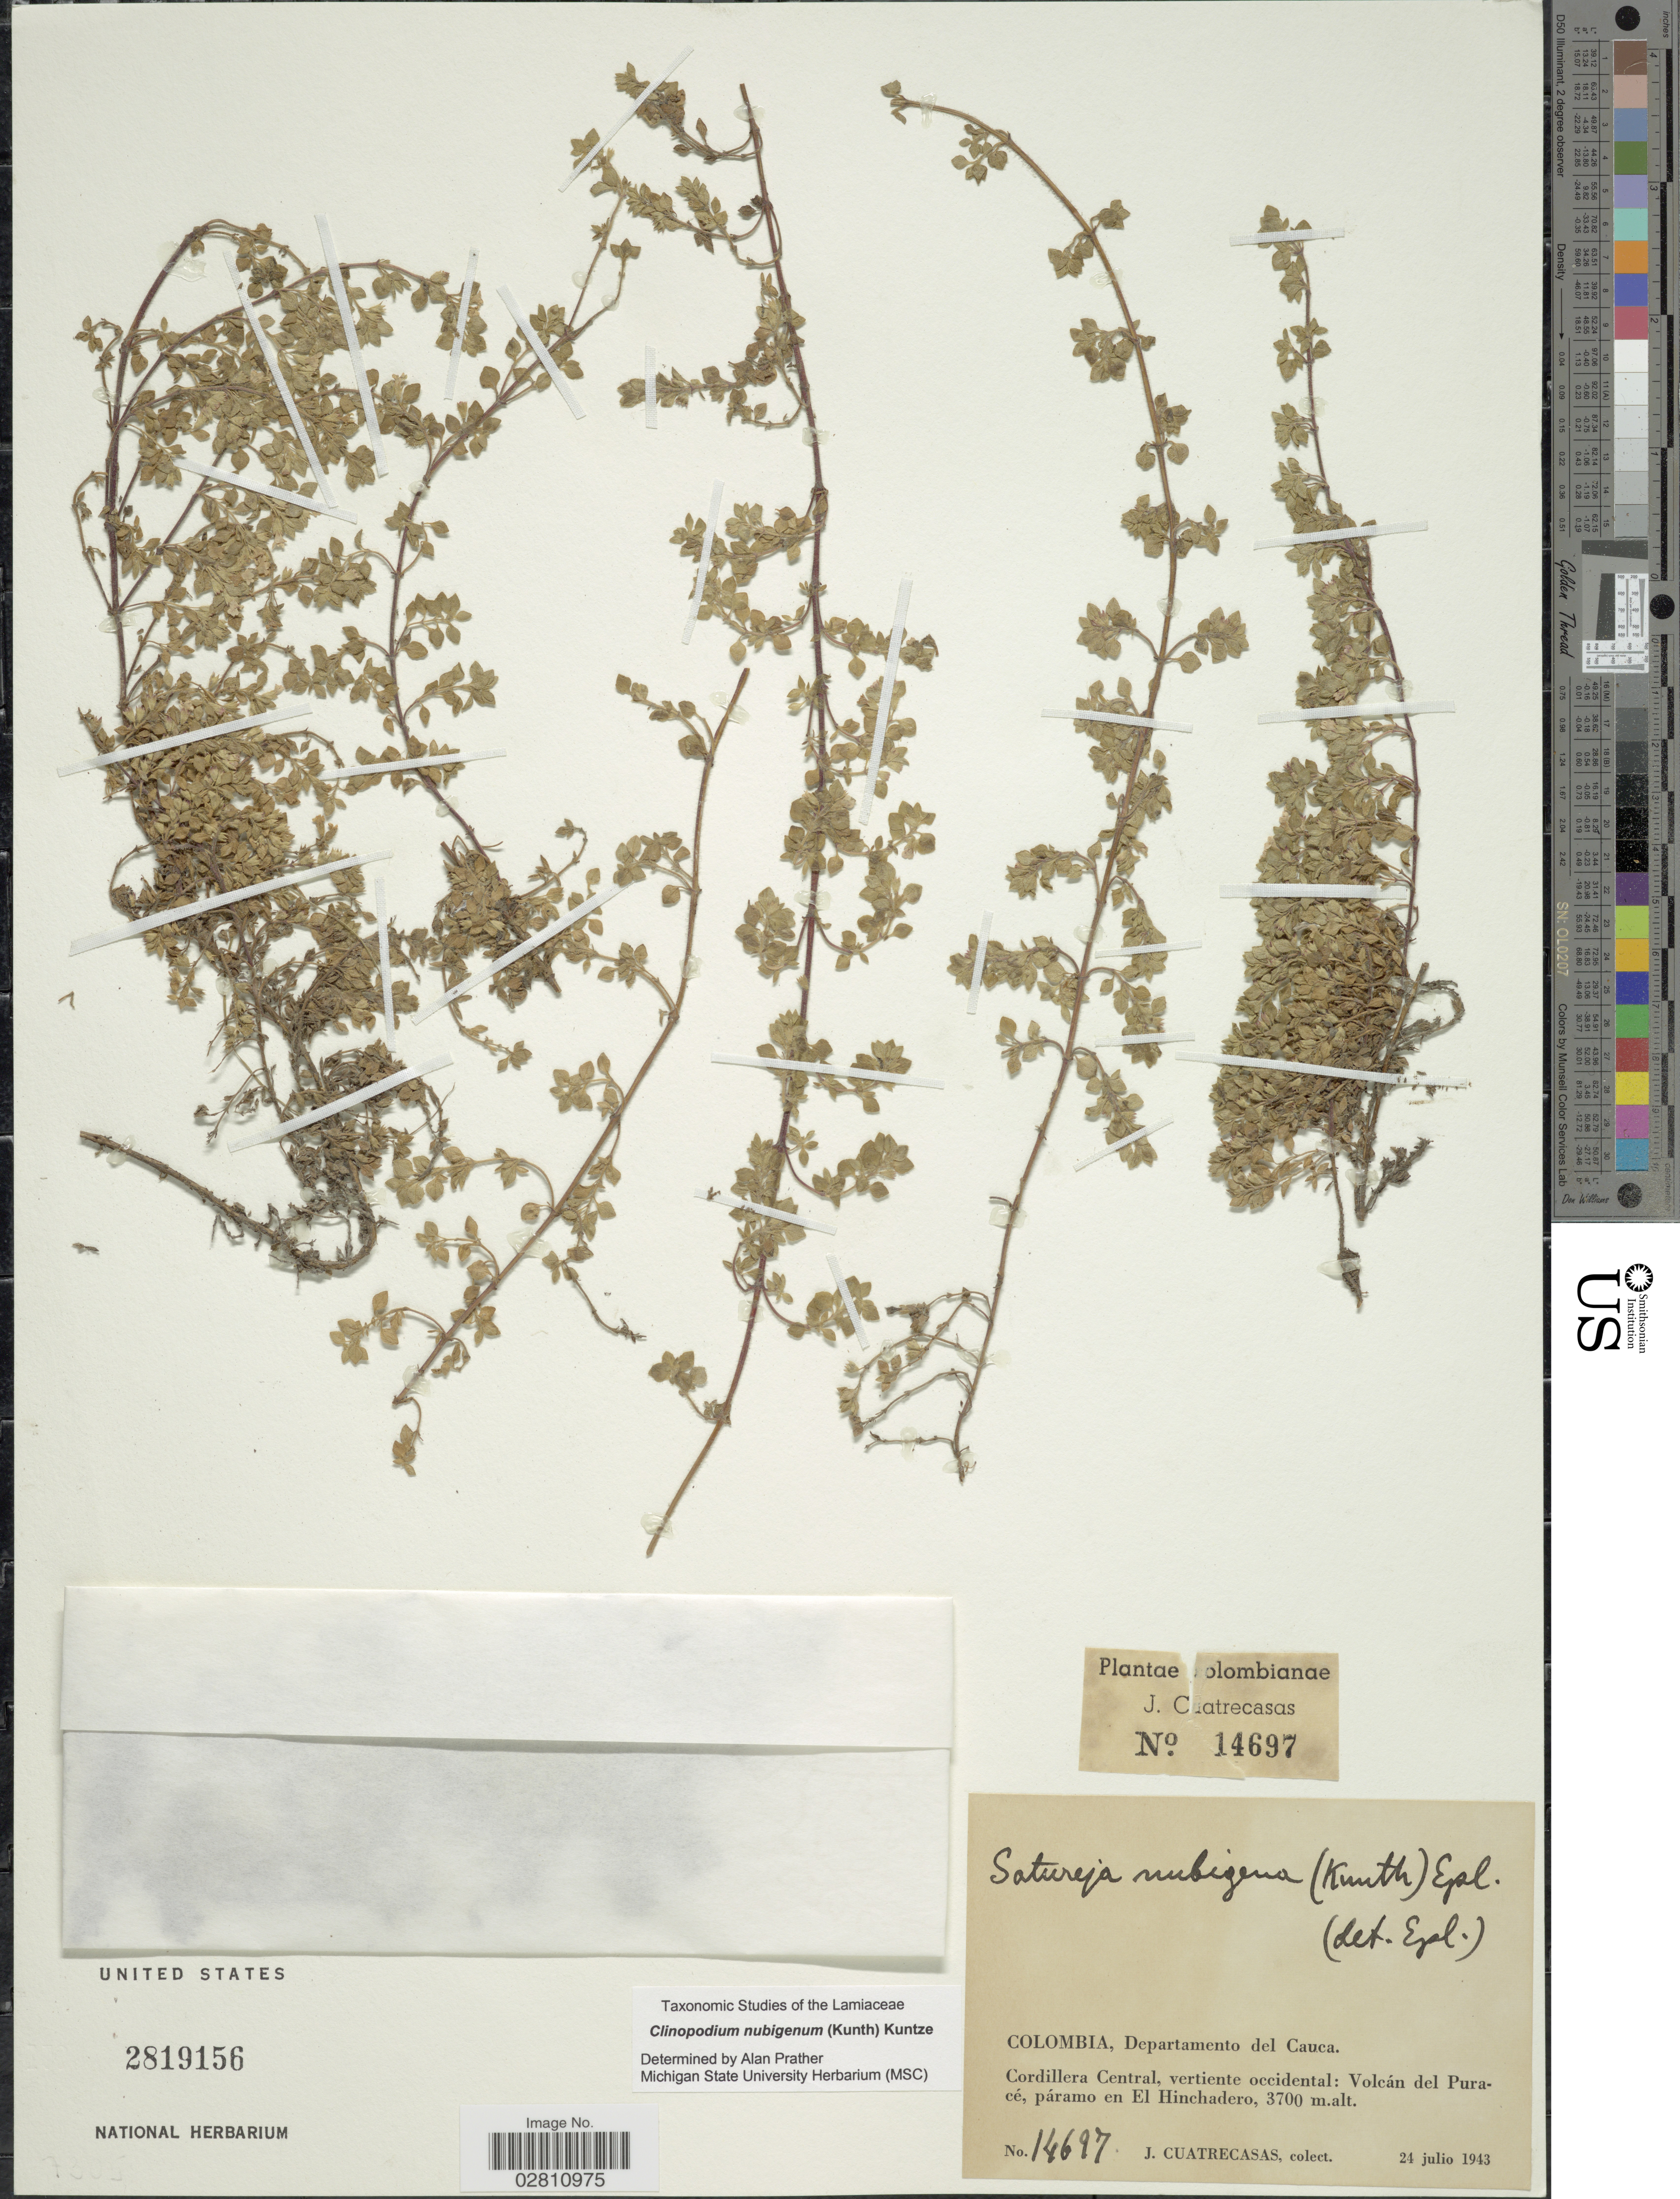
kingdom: Plantae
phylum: Tracheophyta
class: Magnoliopsida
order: Lamiales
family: Lamiaceae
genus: Clinopodium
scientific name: Clinopodium nubigenum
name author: (Kunth) Kuntze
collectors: J. Cuatrecasas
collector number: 14697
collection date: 1943-07-24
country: Colombia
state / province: Cauca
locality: Departamento del Cauca, Cordillera Central, vertiente occidental: Volcán del Puracé, páramo en El Hinchadero.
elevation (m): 3700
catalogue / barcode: US 2819156